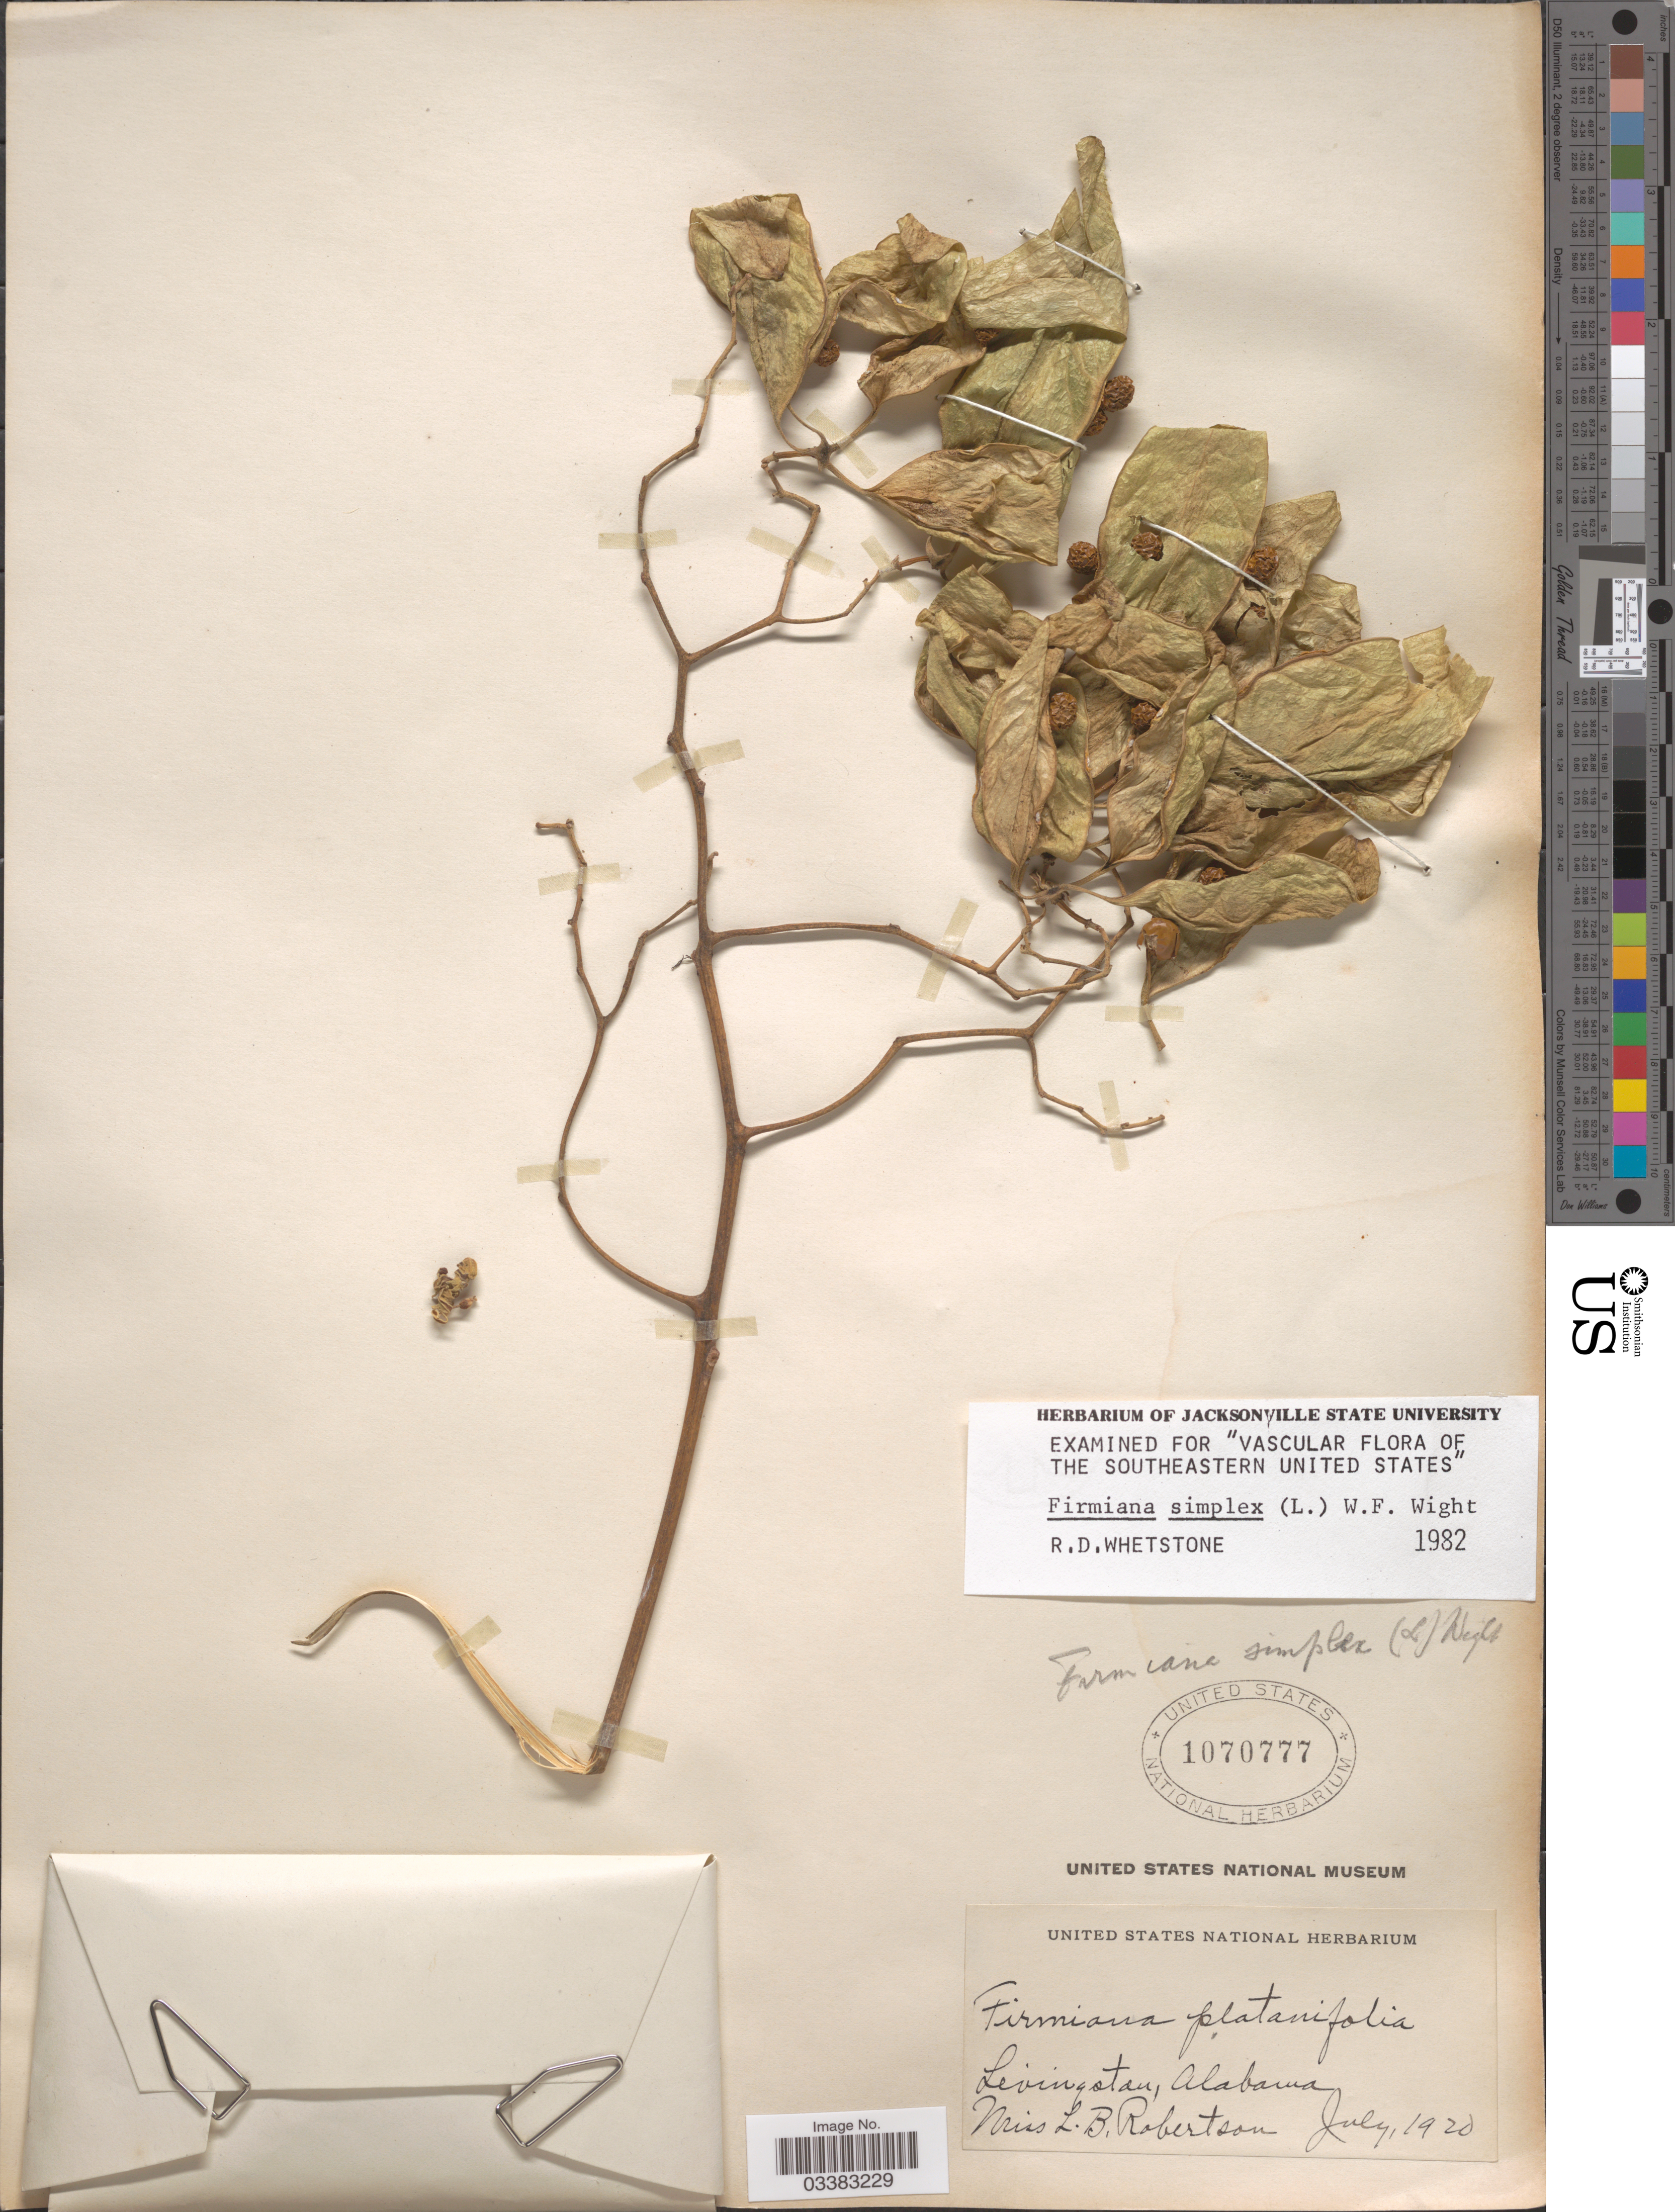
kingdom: Plantae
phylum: Tracheophyta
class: Magnoliopsida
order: Malvales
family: Malvaceae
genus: Firmiana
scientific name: Firmiana simplex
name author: (L.) W. Wight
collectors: L. Robertson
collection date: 1920-07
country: United States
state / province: Alabama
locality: Livingston.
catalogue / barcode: US 1070777